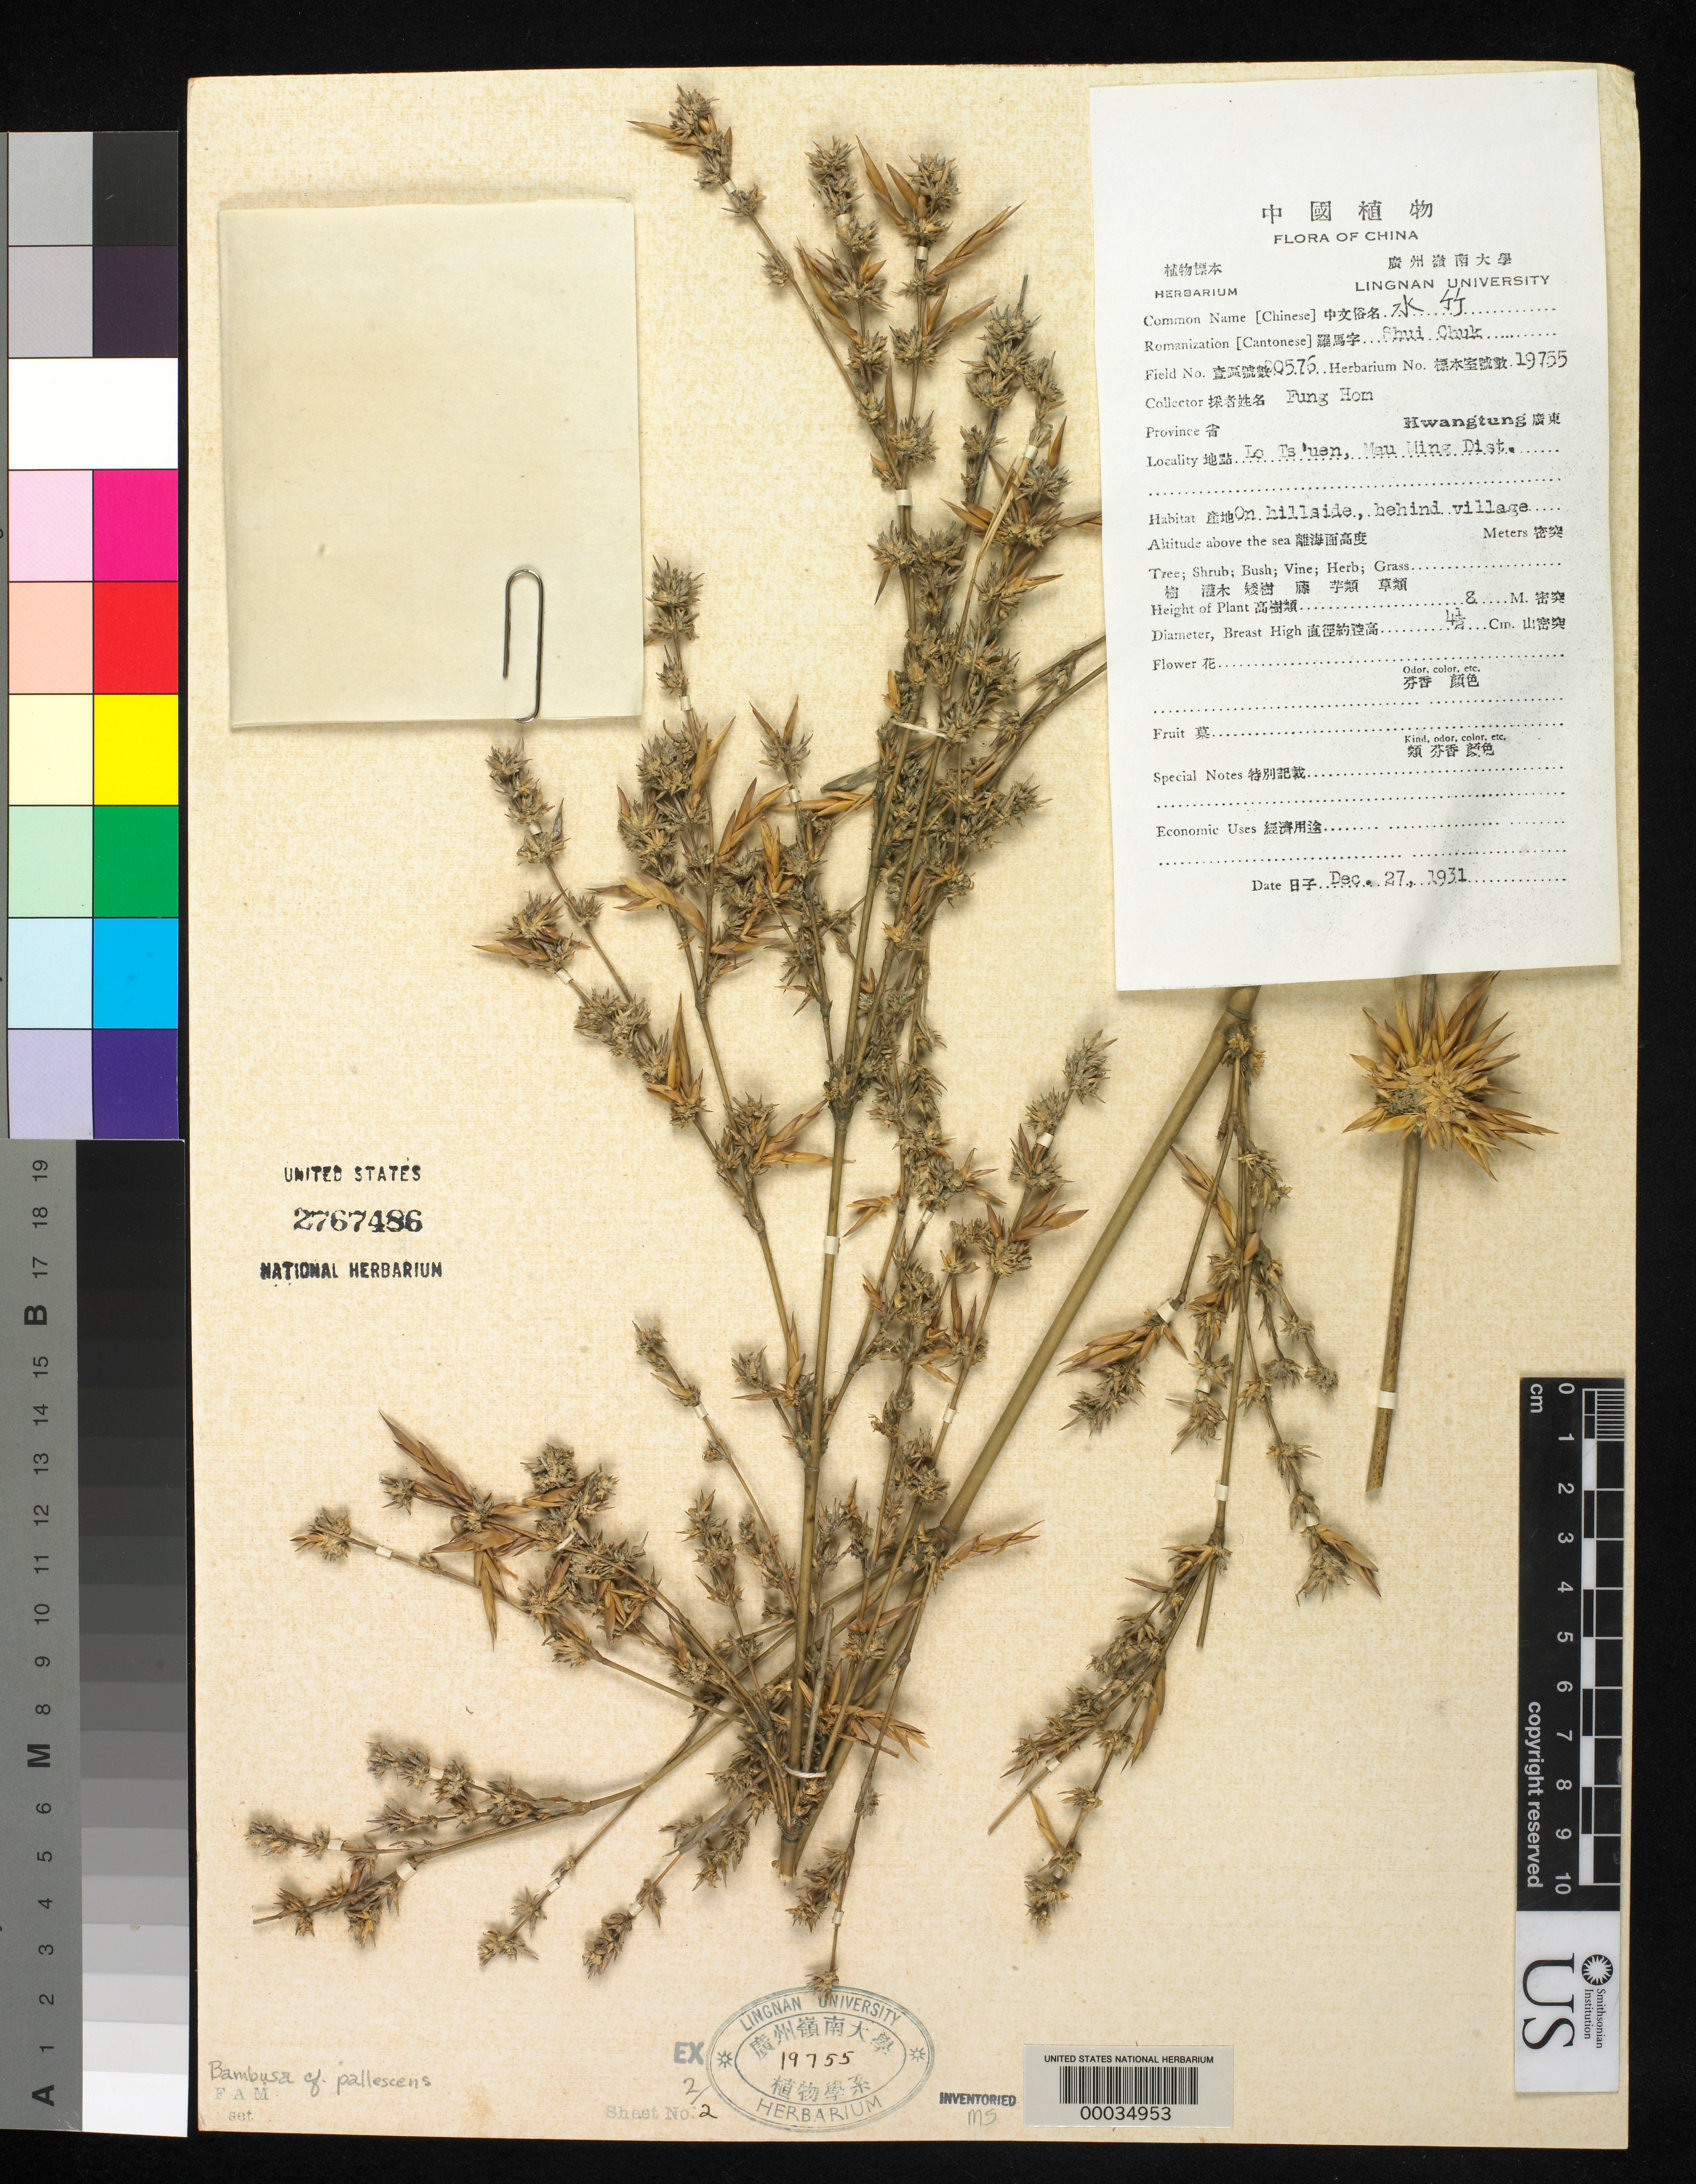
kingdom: Plantae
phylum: Tracheophyta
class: Liliopsida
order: Poales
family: Poaceae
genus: Bambusa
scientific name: Bambusa pallescens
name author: (Döll) Hack.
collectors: H. L. Fung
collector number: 576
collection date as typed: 27 Dec 1931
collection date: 1931-12-27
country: China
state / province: Guangdong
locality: Lo ts'uen, mau ming dist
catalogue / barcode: US 2767486